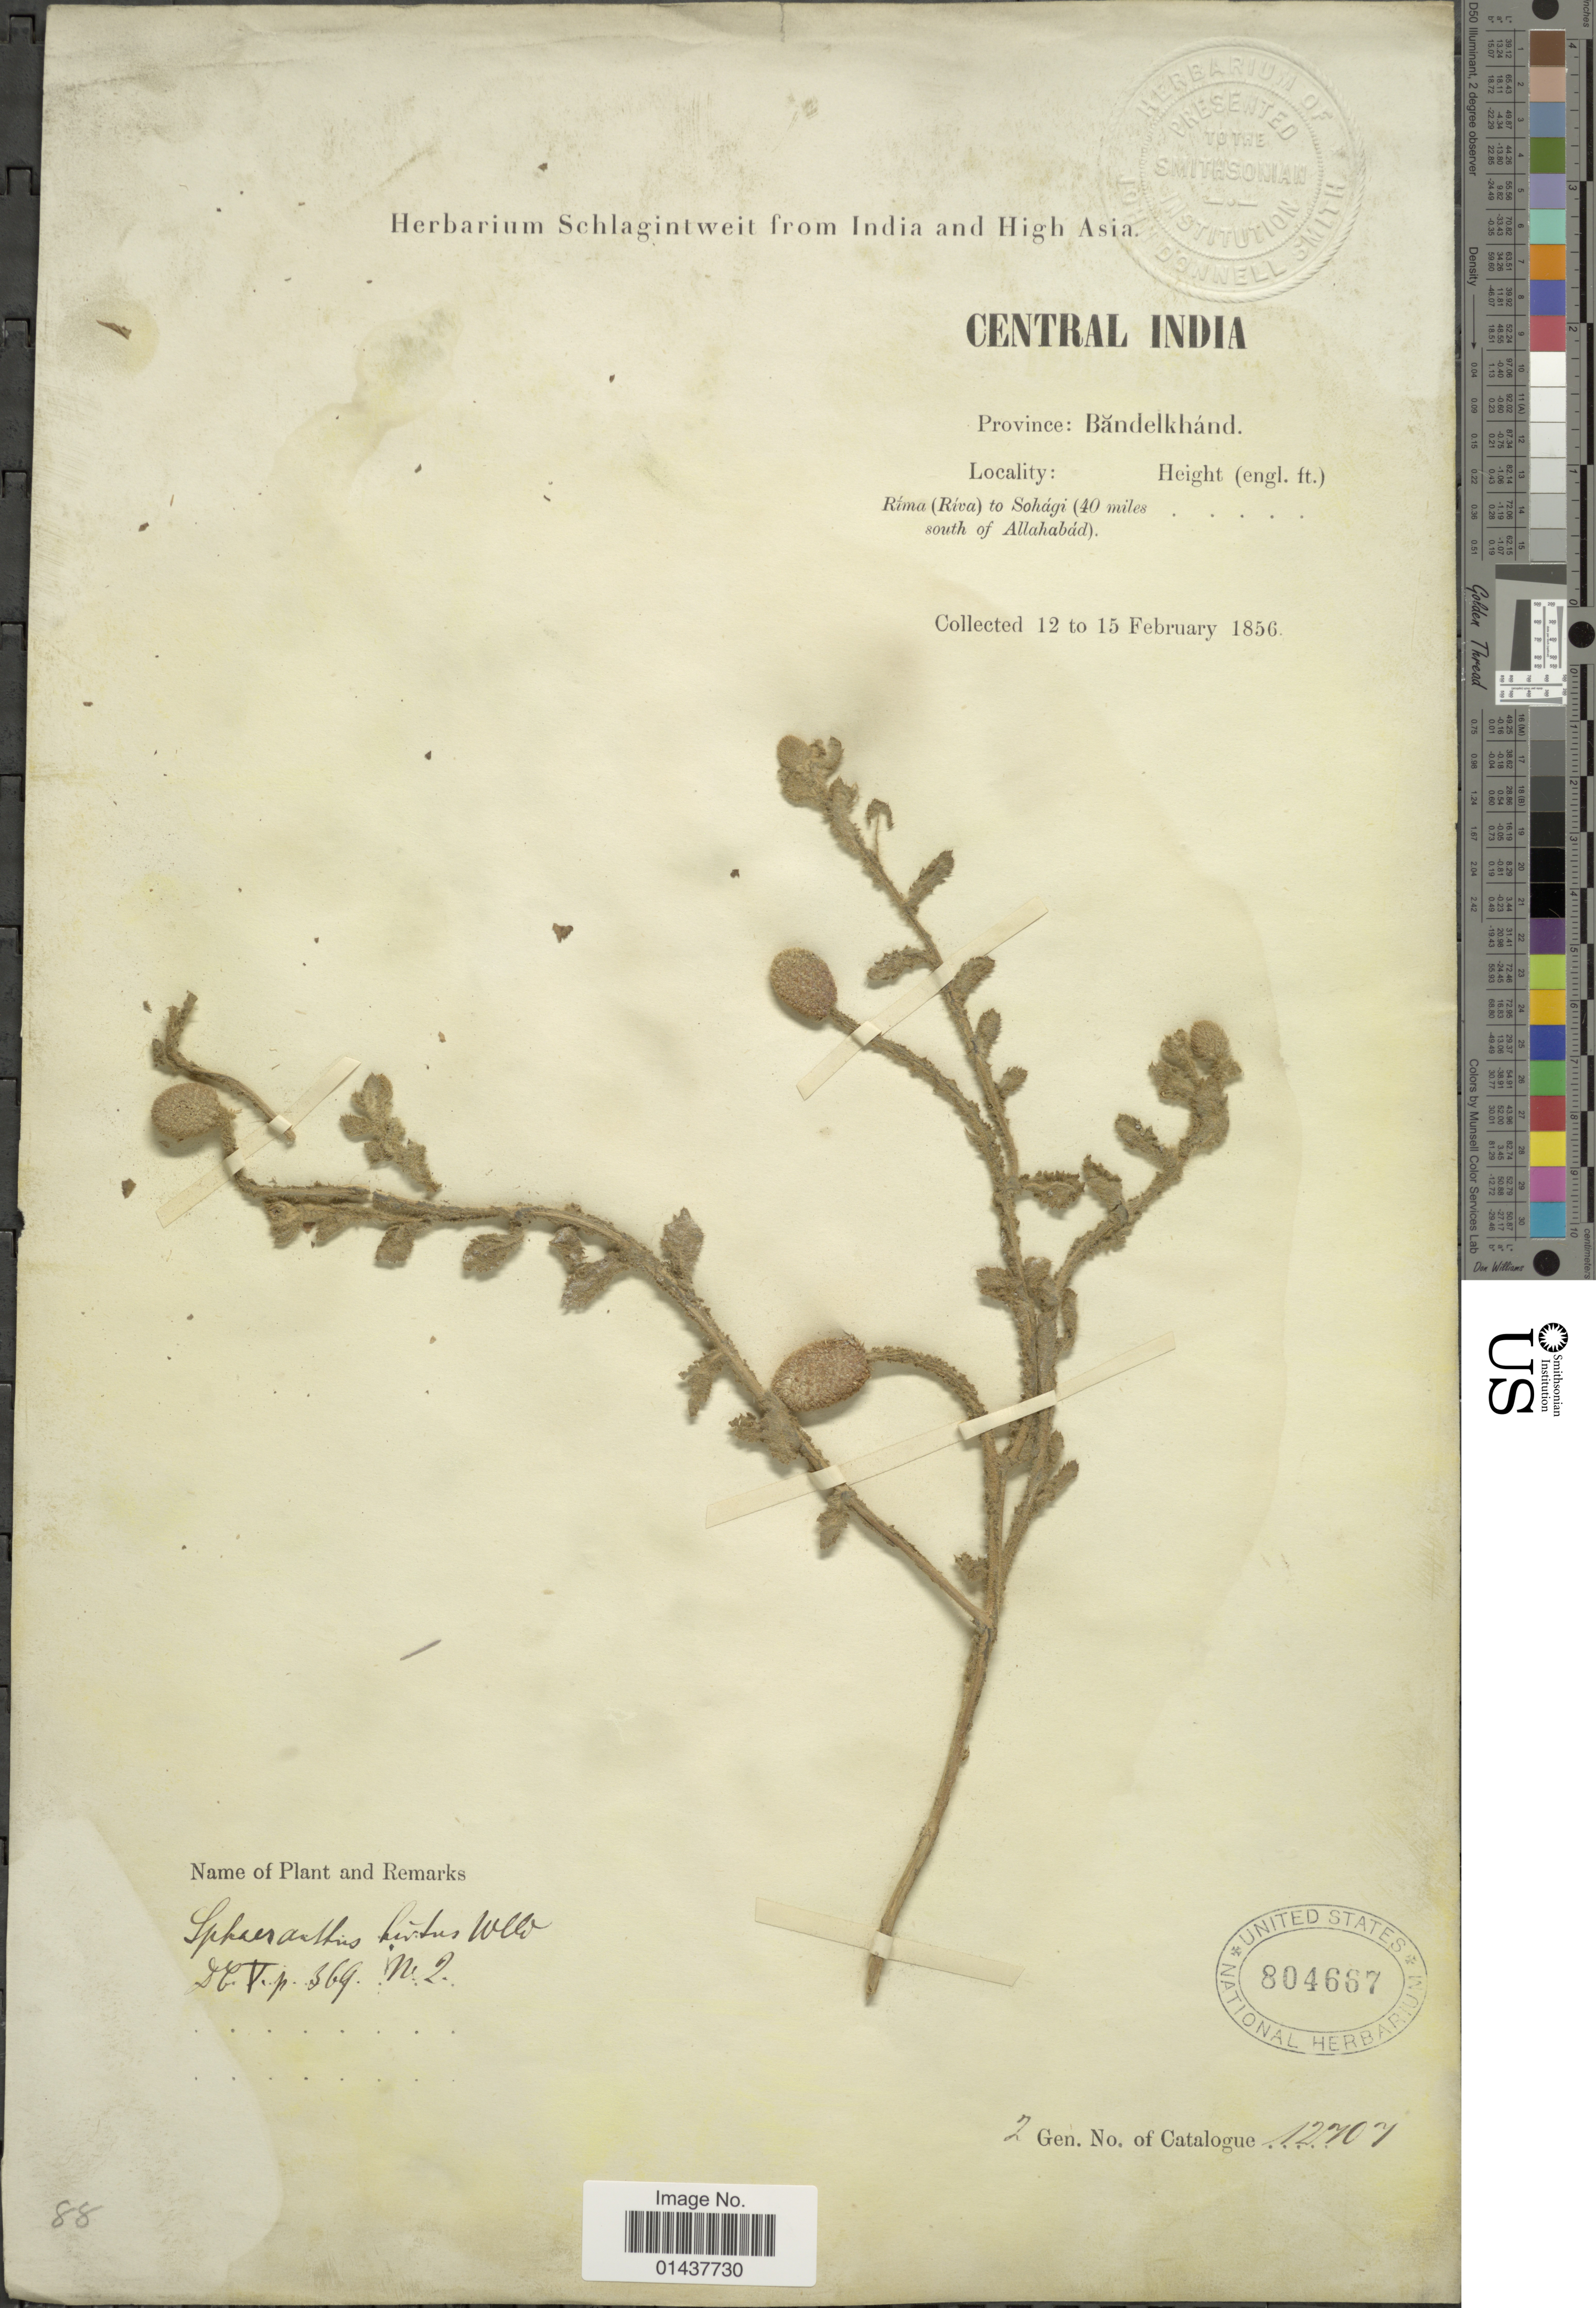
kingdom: Plantae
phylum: Tracheophyta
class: Magnoliopsida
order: Asterales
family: Asteraceae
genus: Sphaeranthus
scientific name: Sphaeranthus indicus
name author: L.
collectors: ex herb. Schlagintweit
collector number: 12707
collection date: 1856-02-12/1856-02-15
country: India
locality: Central India, Province: Bandelkhand, Ríma (Ríva) to Sohági (40 miles south of Allahabád)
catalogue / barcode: US 804667